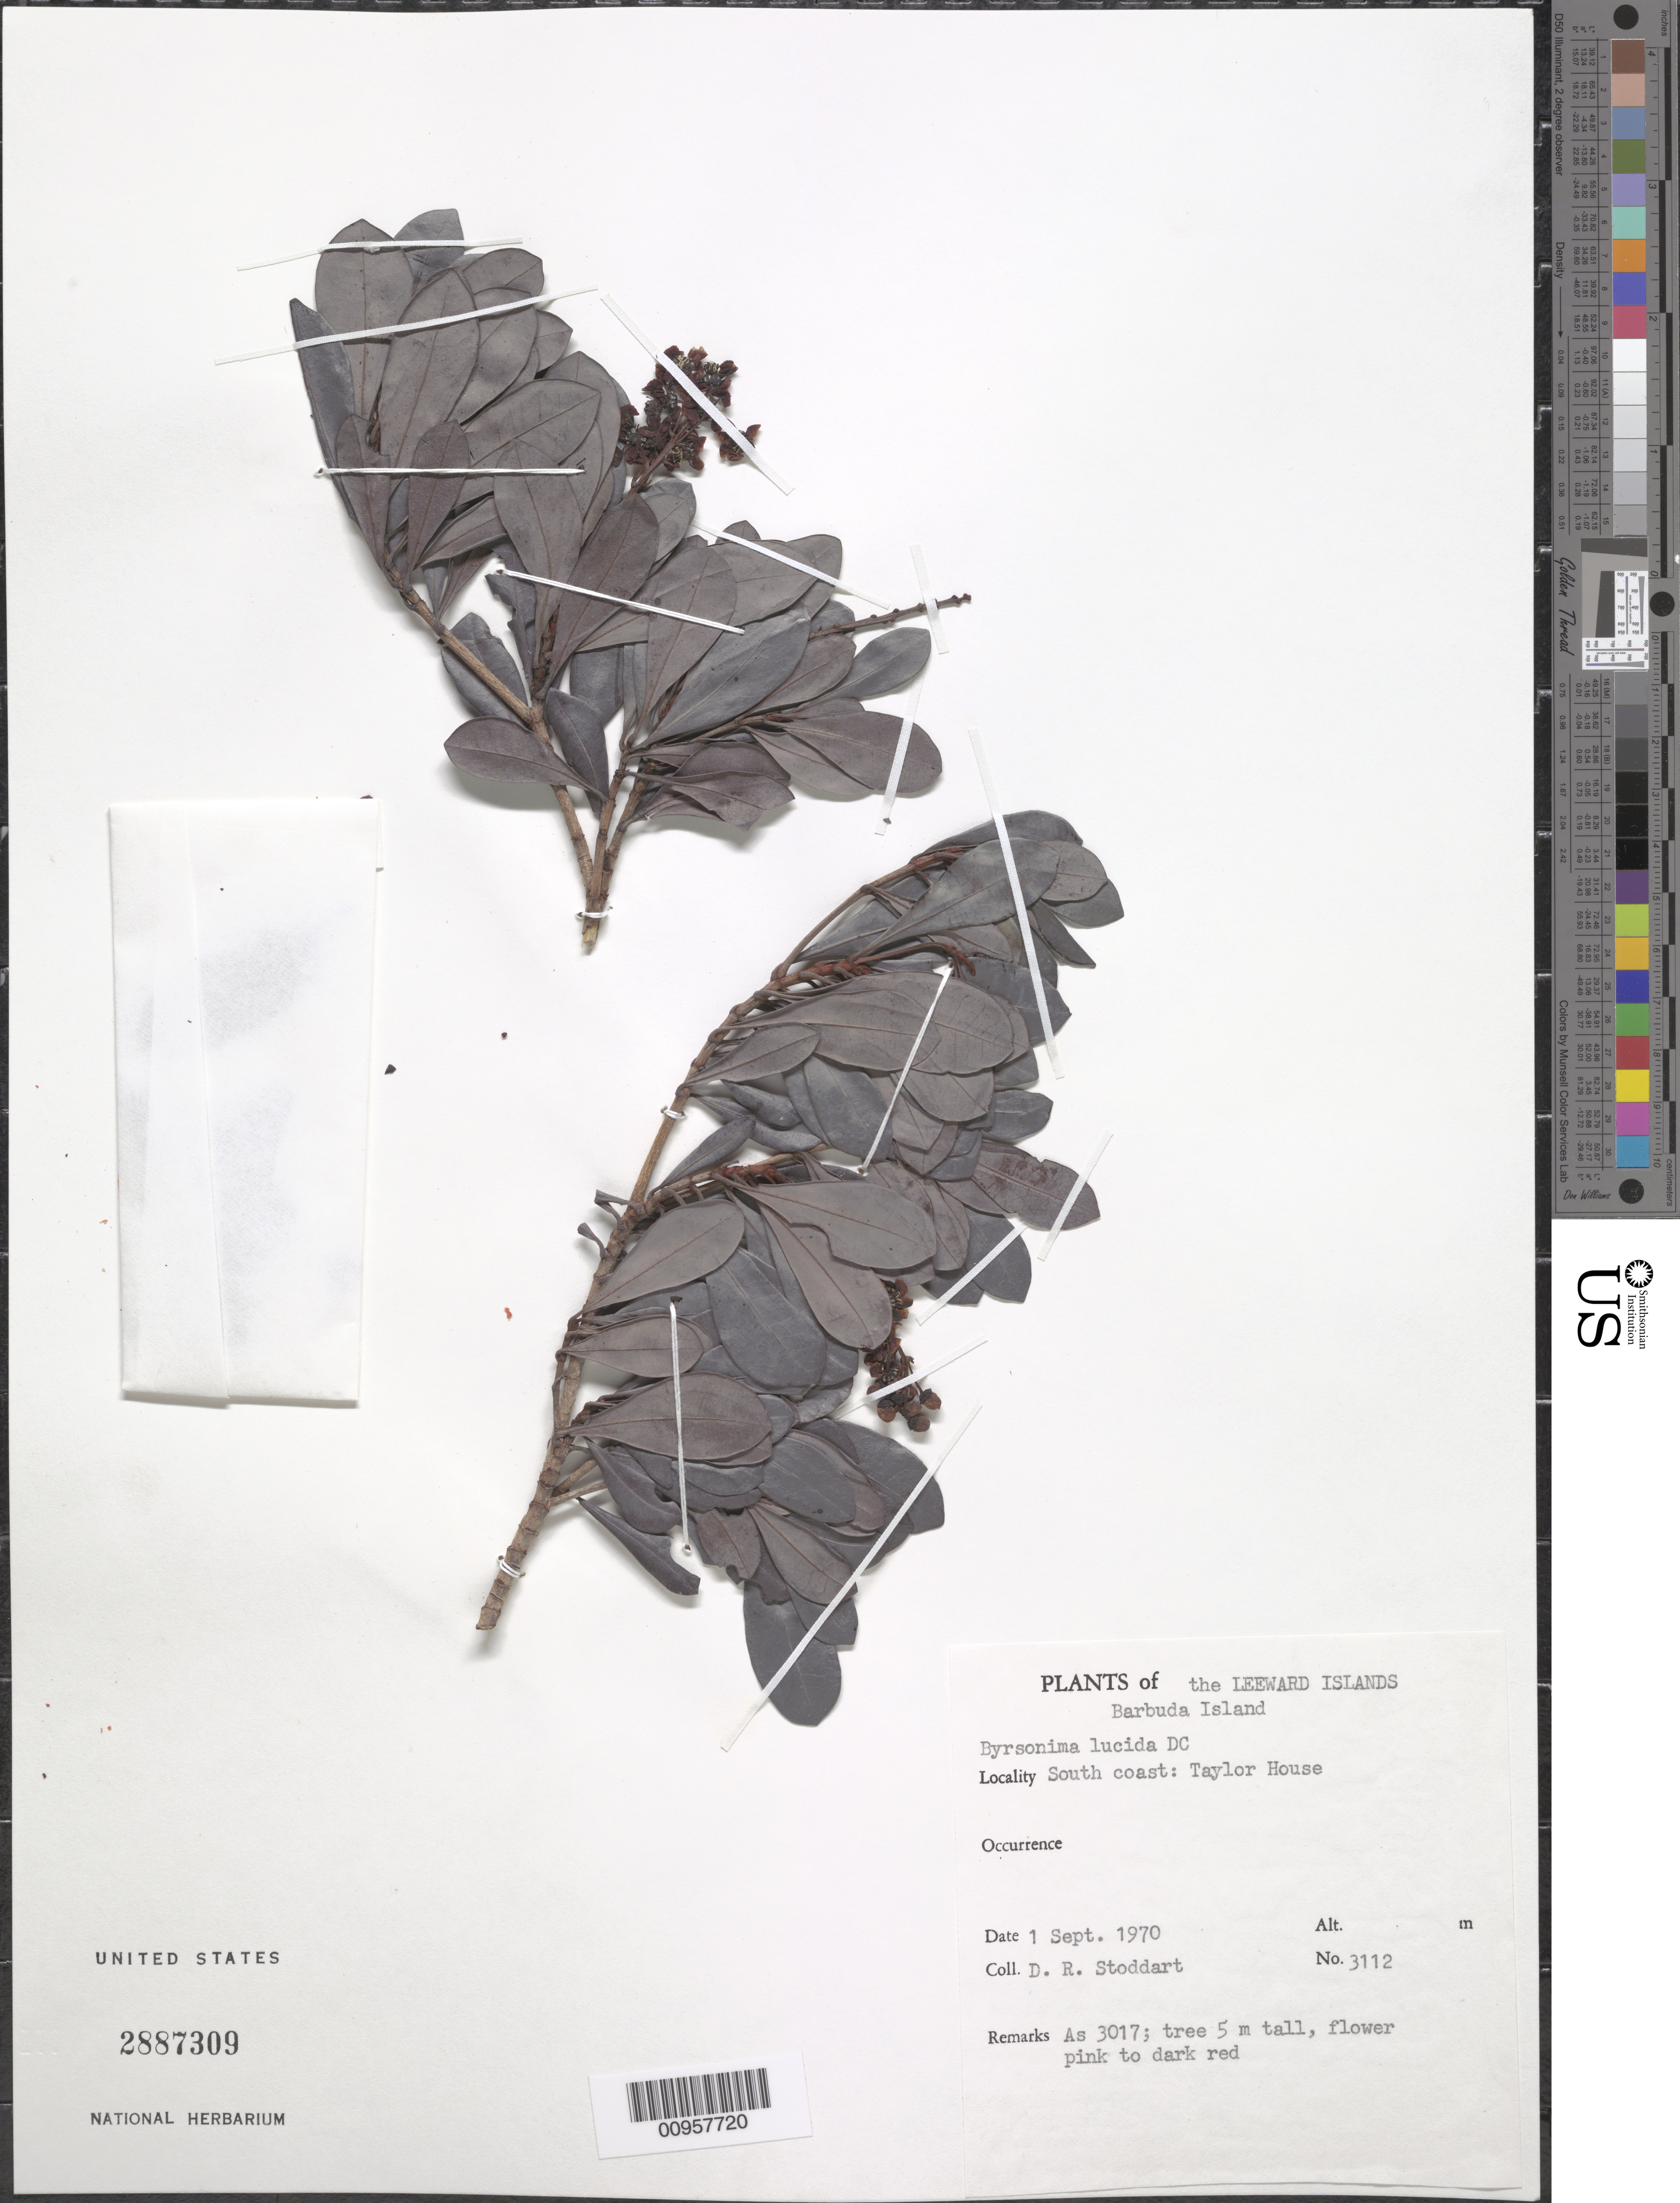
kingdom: Plantae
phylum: Tracheophyta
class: Magnoliopsida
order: Malpighiales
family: Malpighiaceae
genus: Byrsonima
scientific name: Byrsonima lucida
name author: (Mill.) DC.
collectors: D. R. Stoddart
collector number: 3112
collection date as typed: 01 Sep 1970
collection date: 1970-09-01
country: Antigua and Barbuda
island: Barbuda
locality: South coast, Taylor House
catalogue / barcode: US 2887309